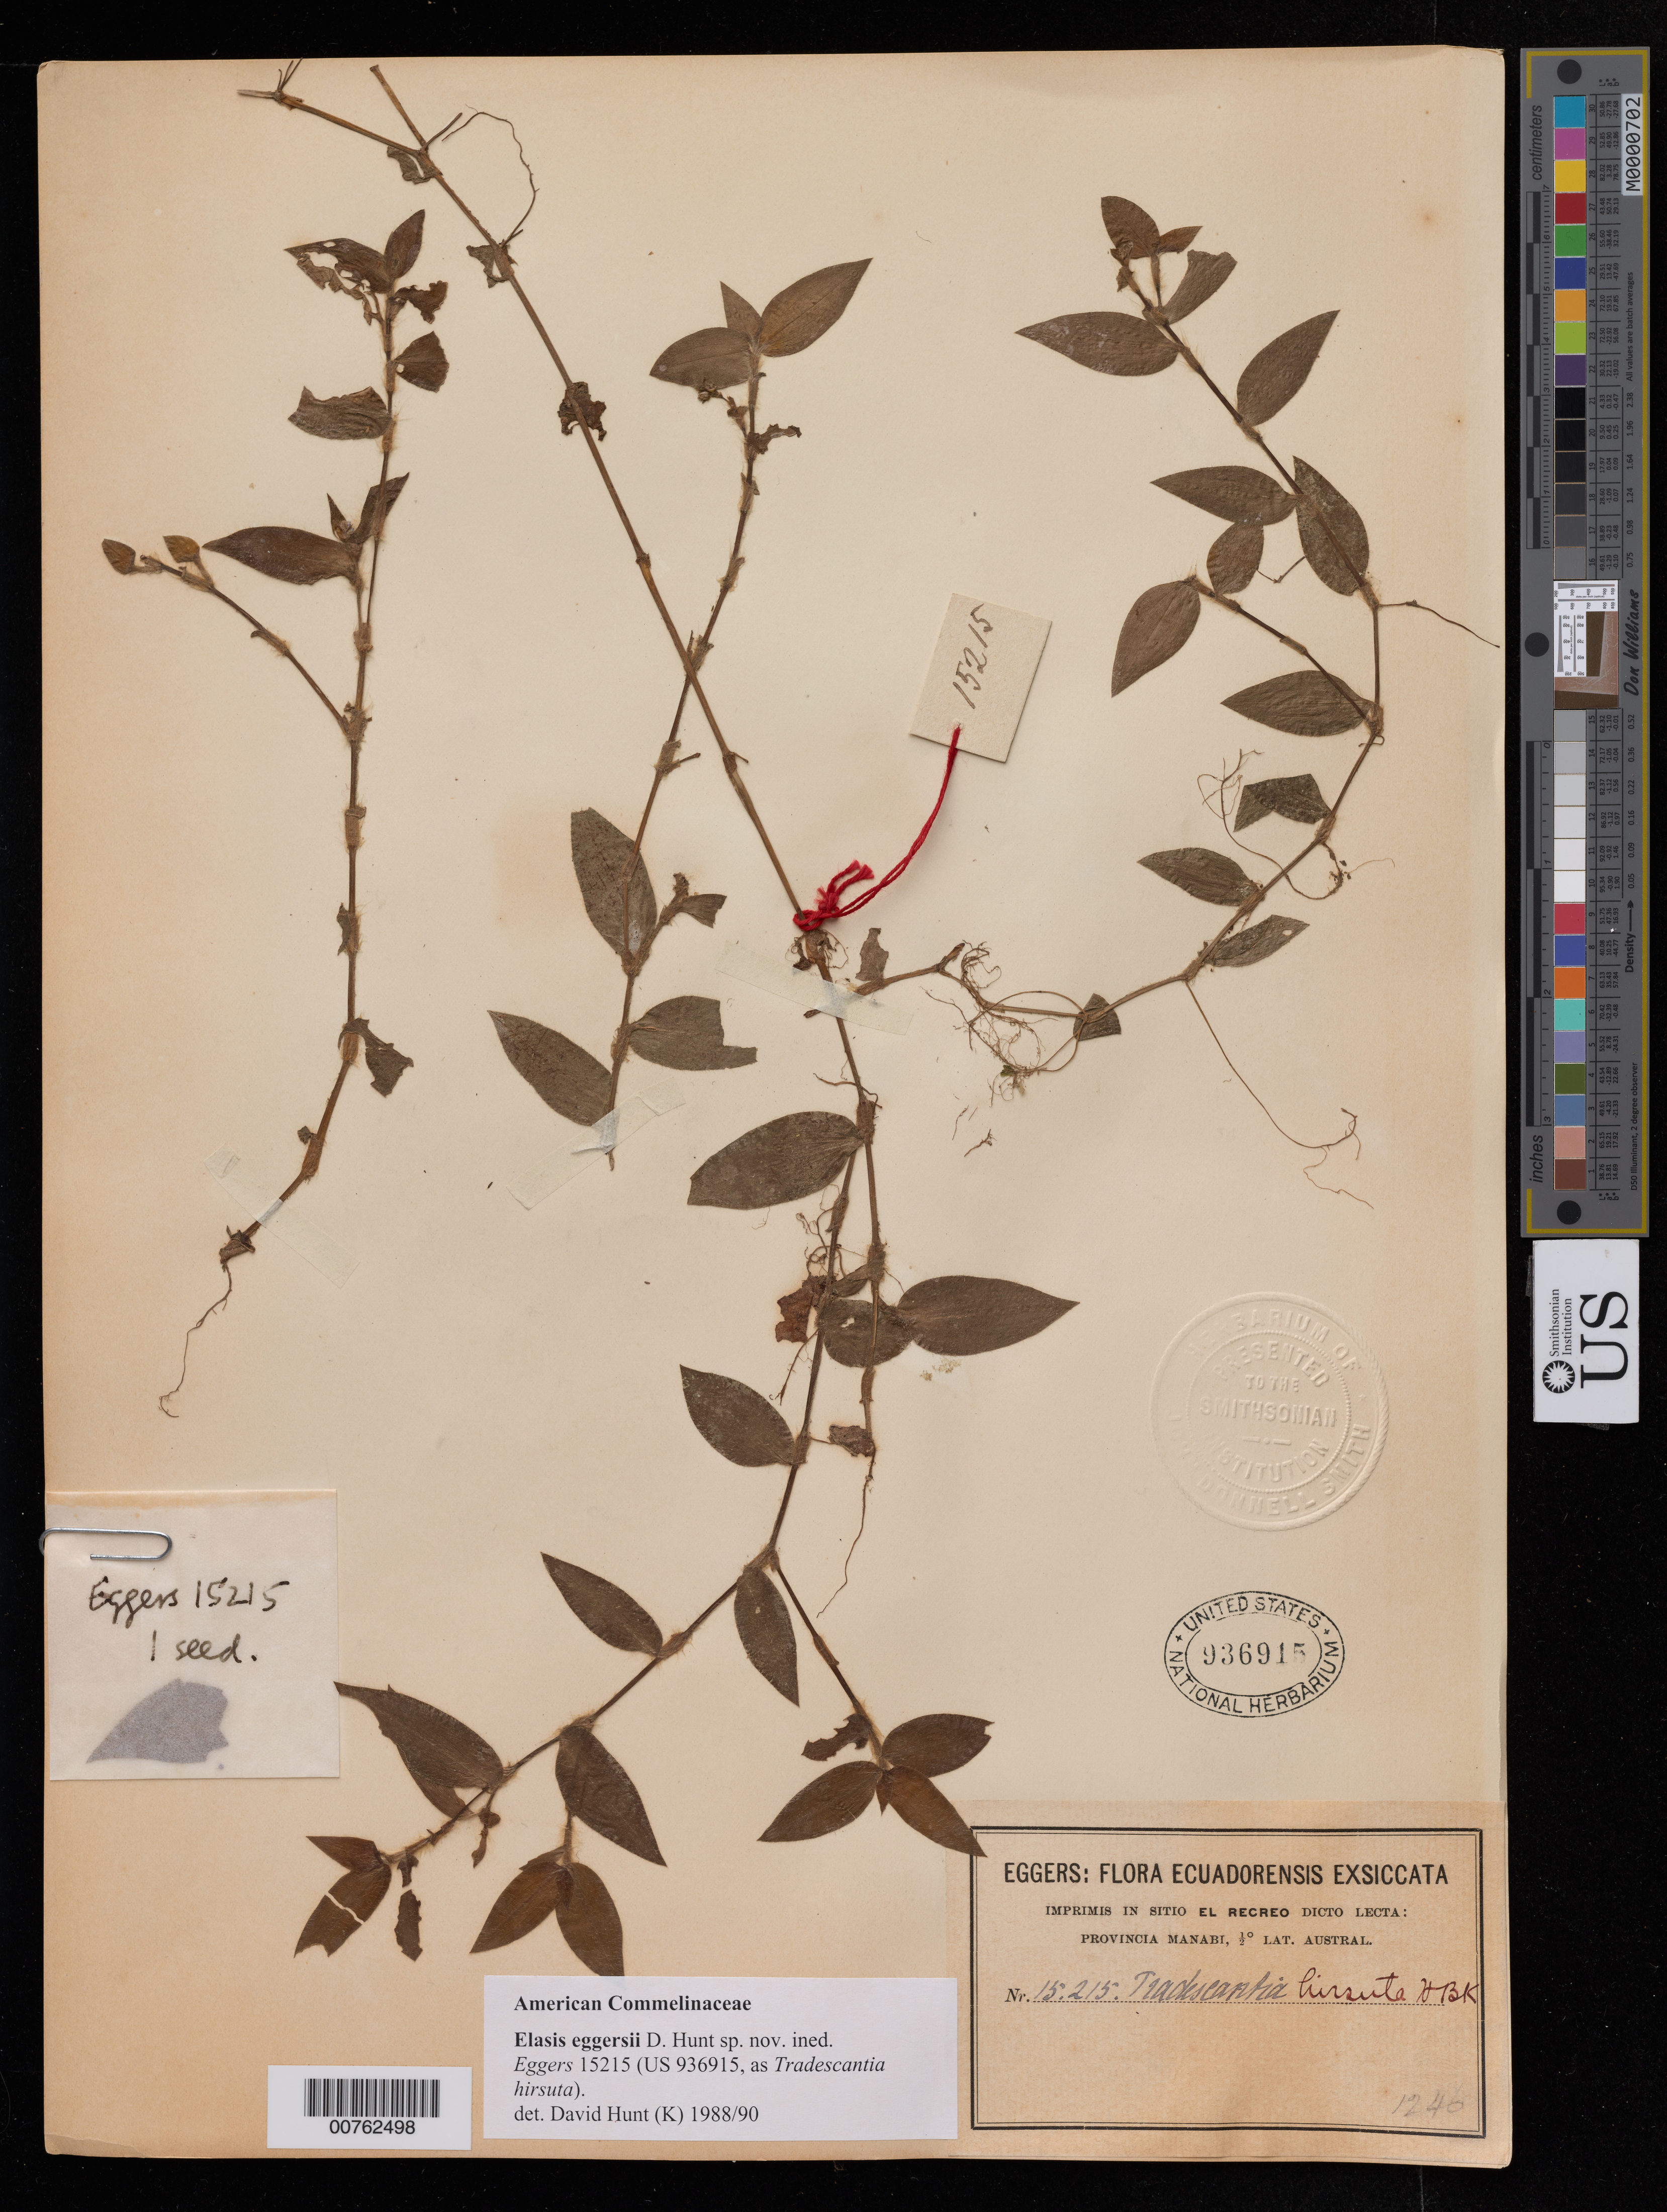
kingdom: Plantae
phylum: Tracheophyta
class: Liliopsida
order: Commelinales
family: Commelinaceae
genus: Elasis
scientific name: Elasis sp.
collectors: H. F. A. von Eggers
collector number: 15215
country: Ecuador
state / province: Manabí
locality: Imprimis in sitio El Recreo Dicto Lecta: ½° Lat. Austrai.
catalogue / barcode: US 936915